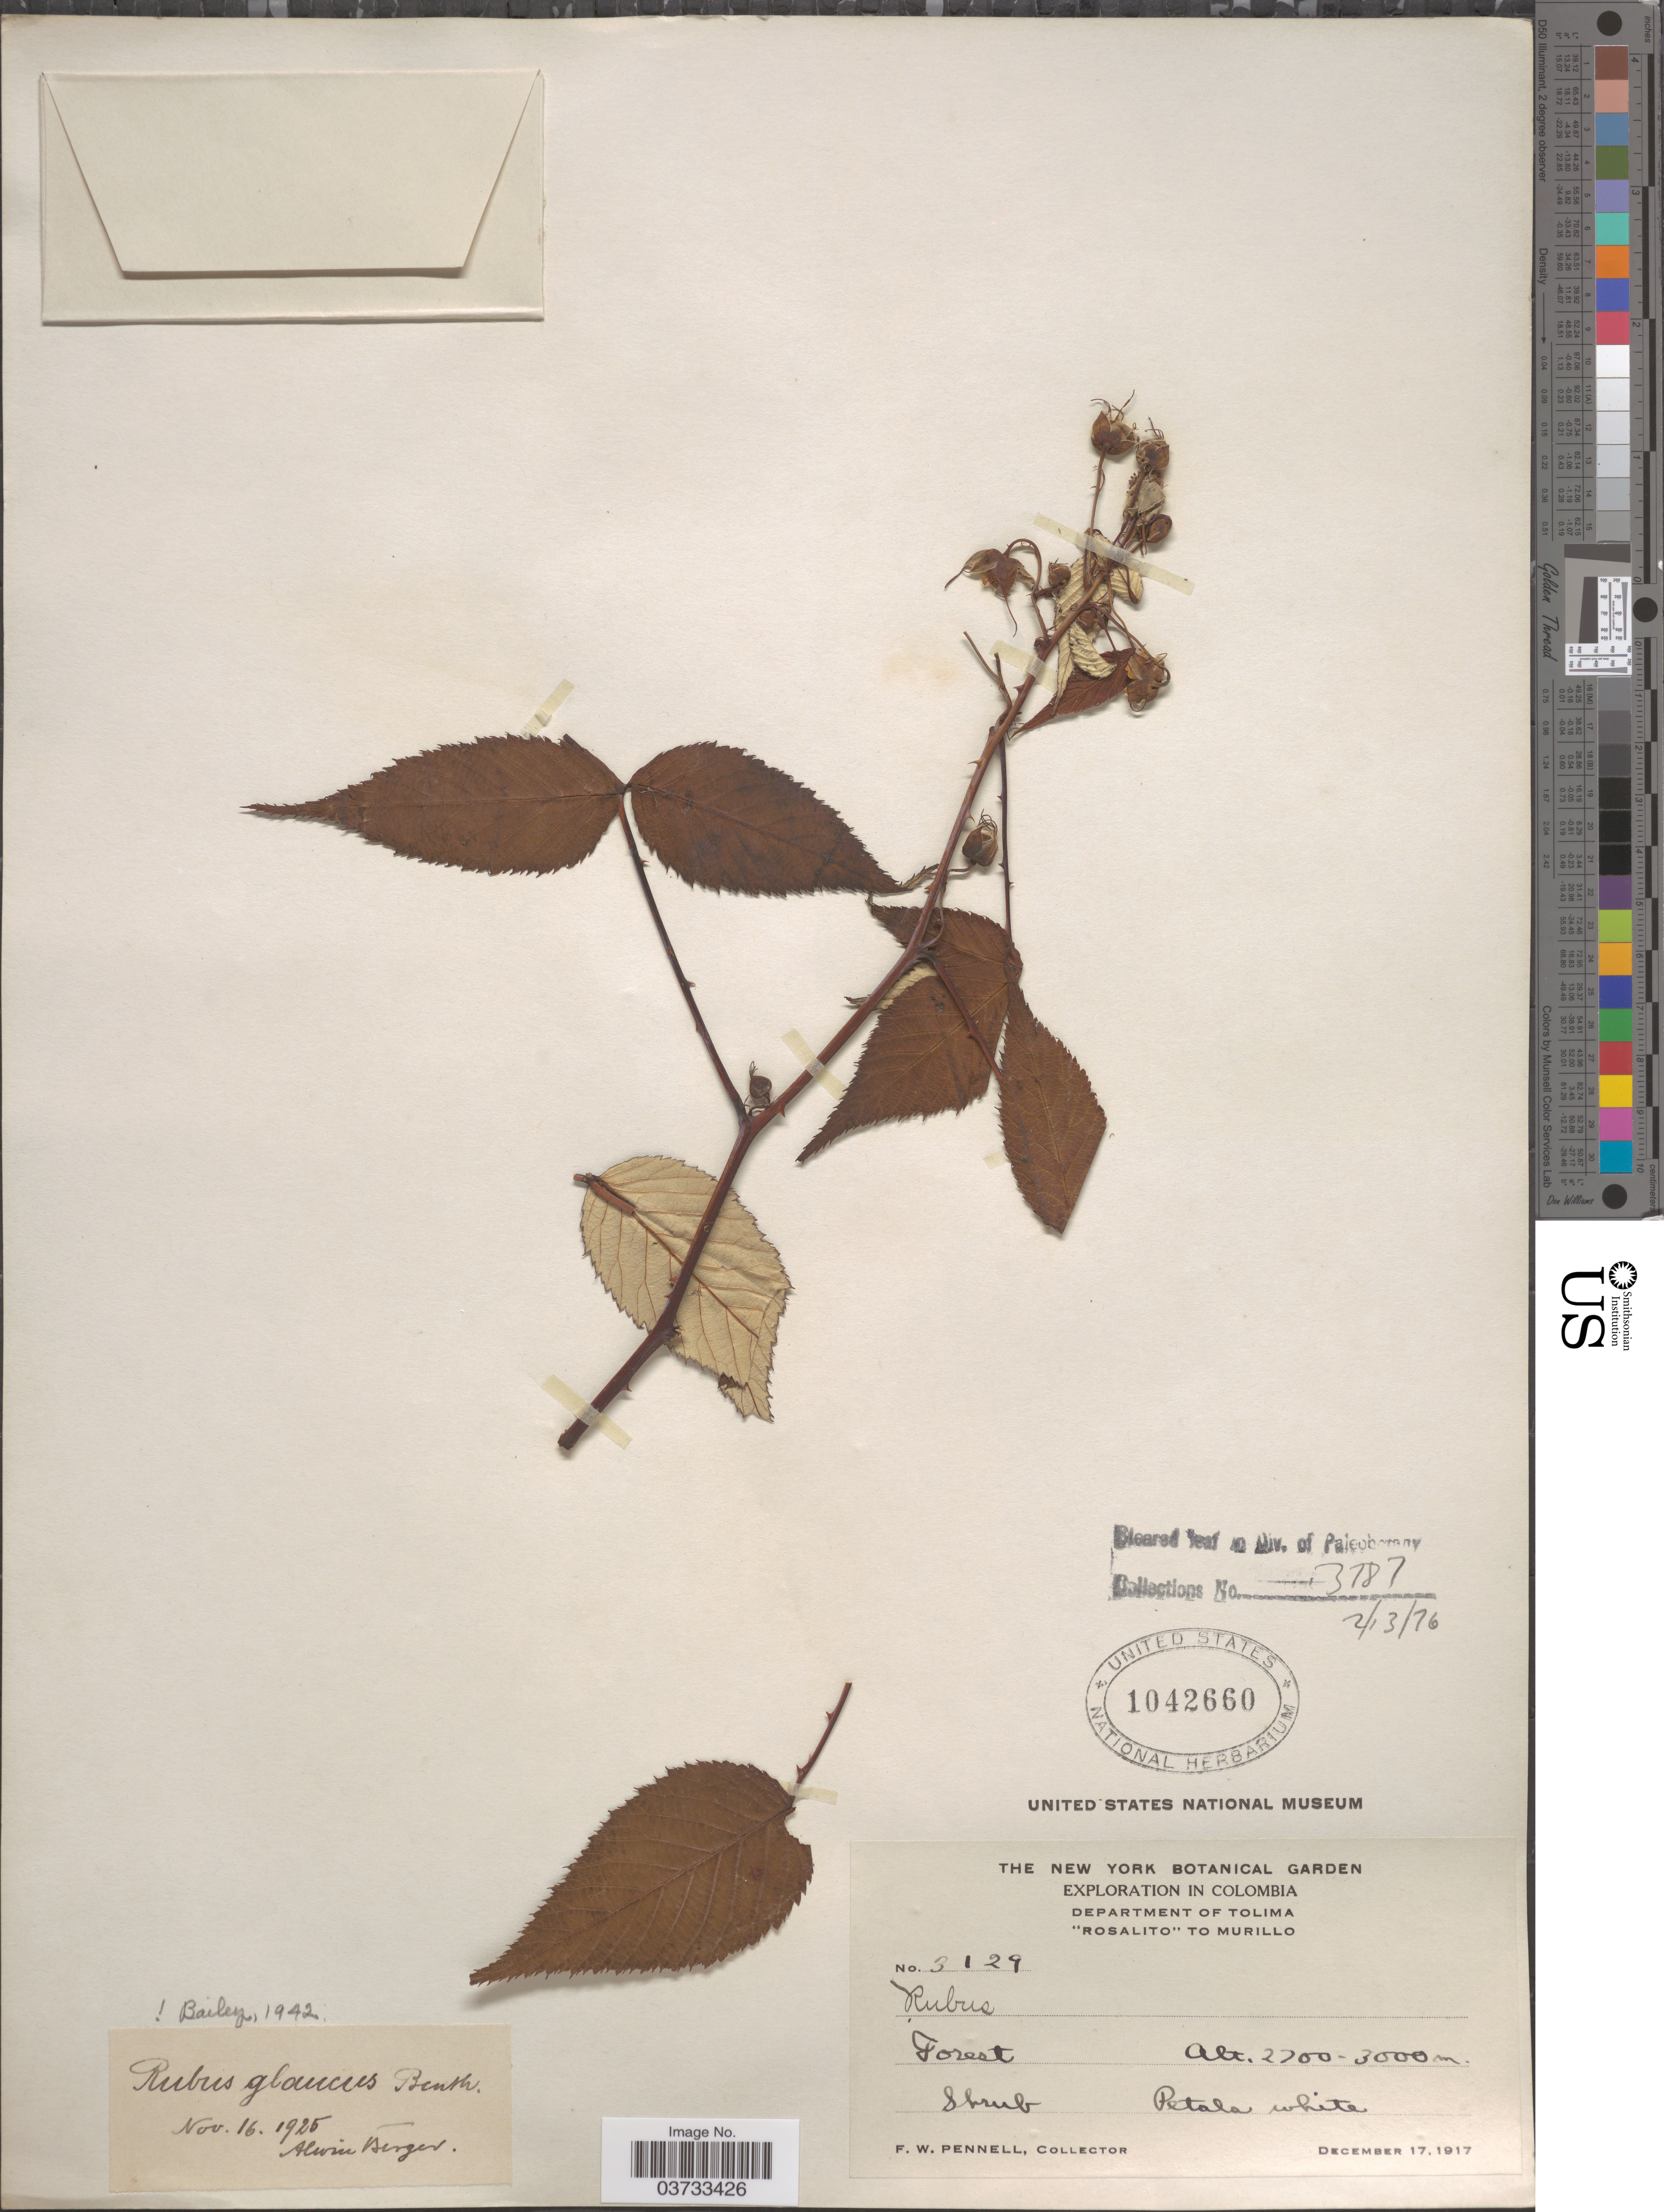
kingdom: Plantae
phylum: Tracheophyta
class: Magnoliopsida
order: Rosales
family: Rosaceae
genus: Rubus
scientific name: Rubus glaucus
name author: Benth.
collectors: F. W. Pennell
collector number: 3129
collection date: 1917-12-17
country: Colombia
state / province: Tolima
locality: Department of Tolima. "Rosalito" to Murillo.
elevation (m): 2700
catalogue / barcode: US 1042660